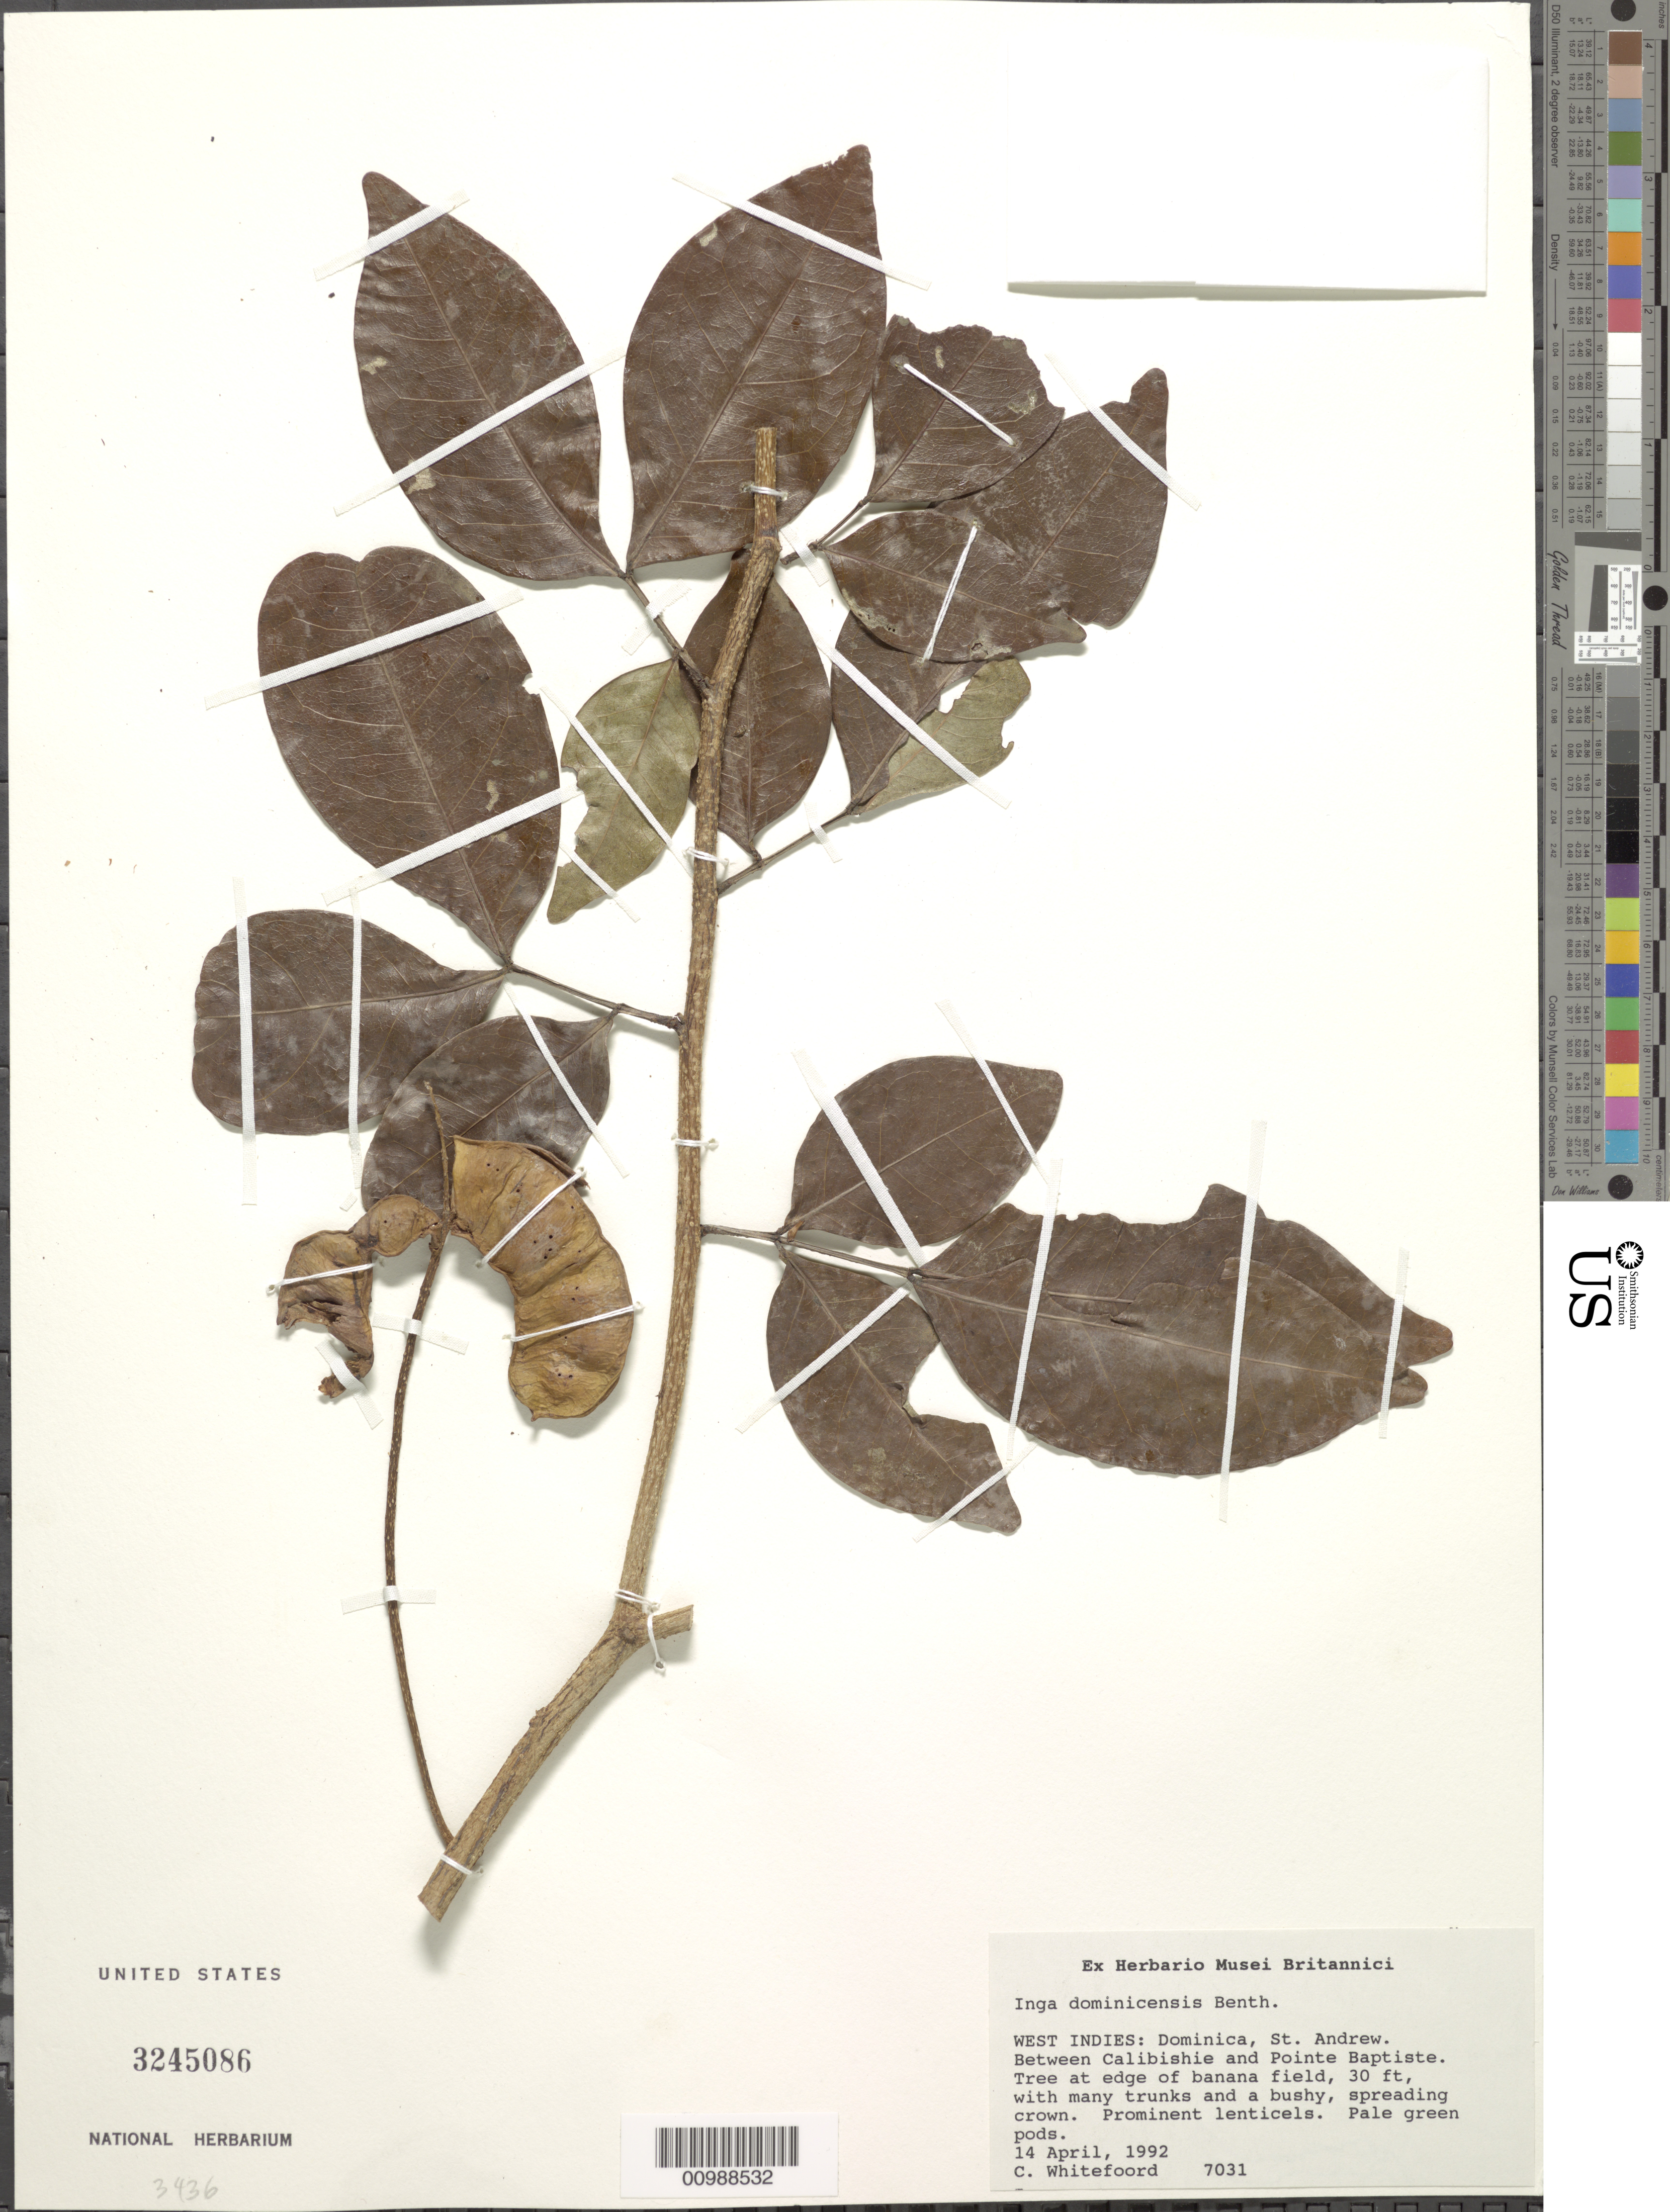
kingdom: Plantae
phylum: Tracheophyta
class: Magnoliopsida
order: Fabales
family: Fabaceae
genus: Inga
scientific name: Inga dominicensis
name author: Benth.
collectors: C. Whitefoord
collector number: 7031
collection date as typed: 14 Apr 1992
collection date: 1992-04-14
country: Dominica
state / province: St. Andrew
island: Dominica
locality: Between Calibishie and Pointe Baptiste.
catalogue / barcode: US 3245086